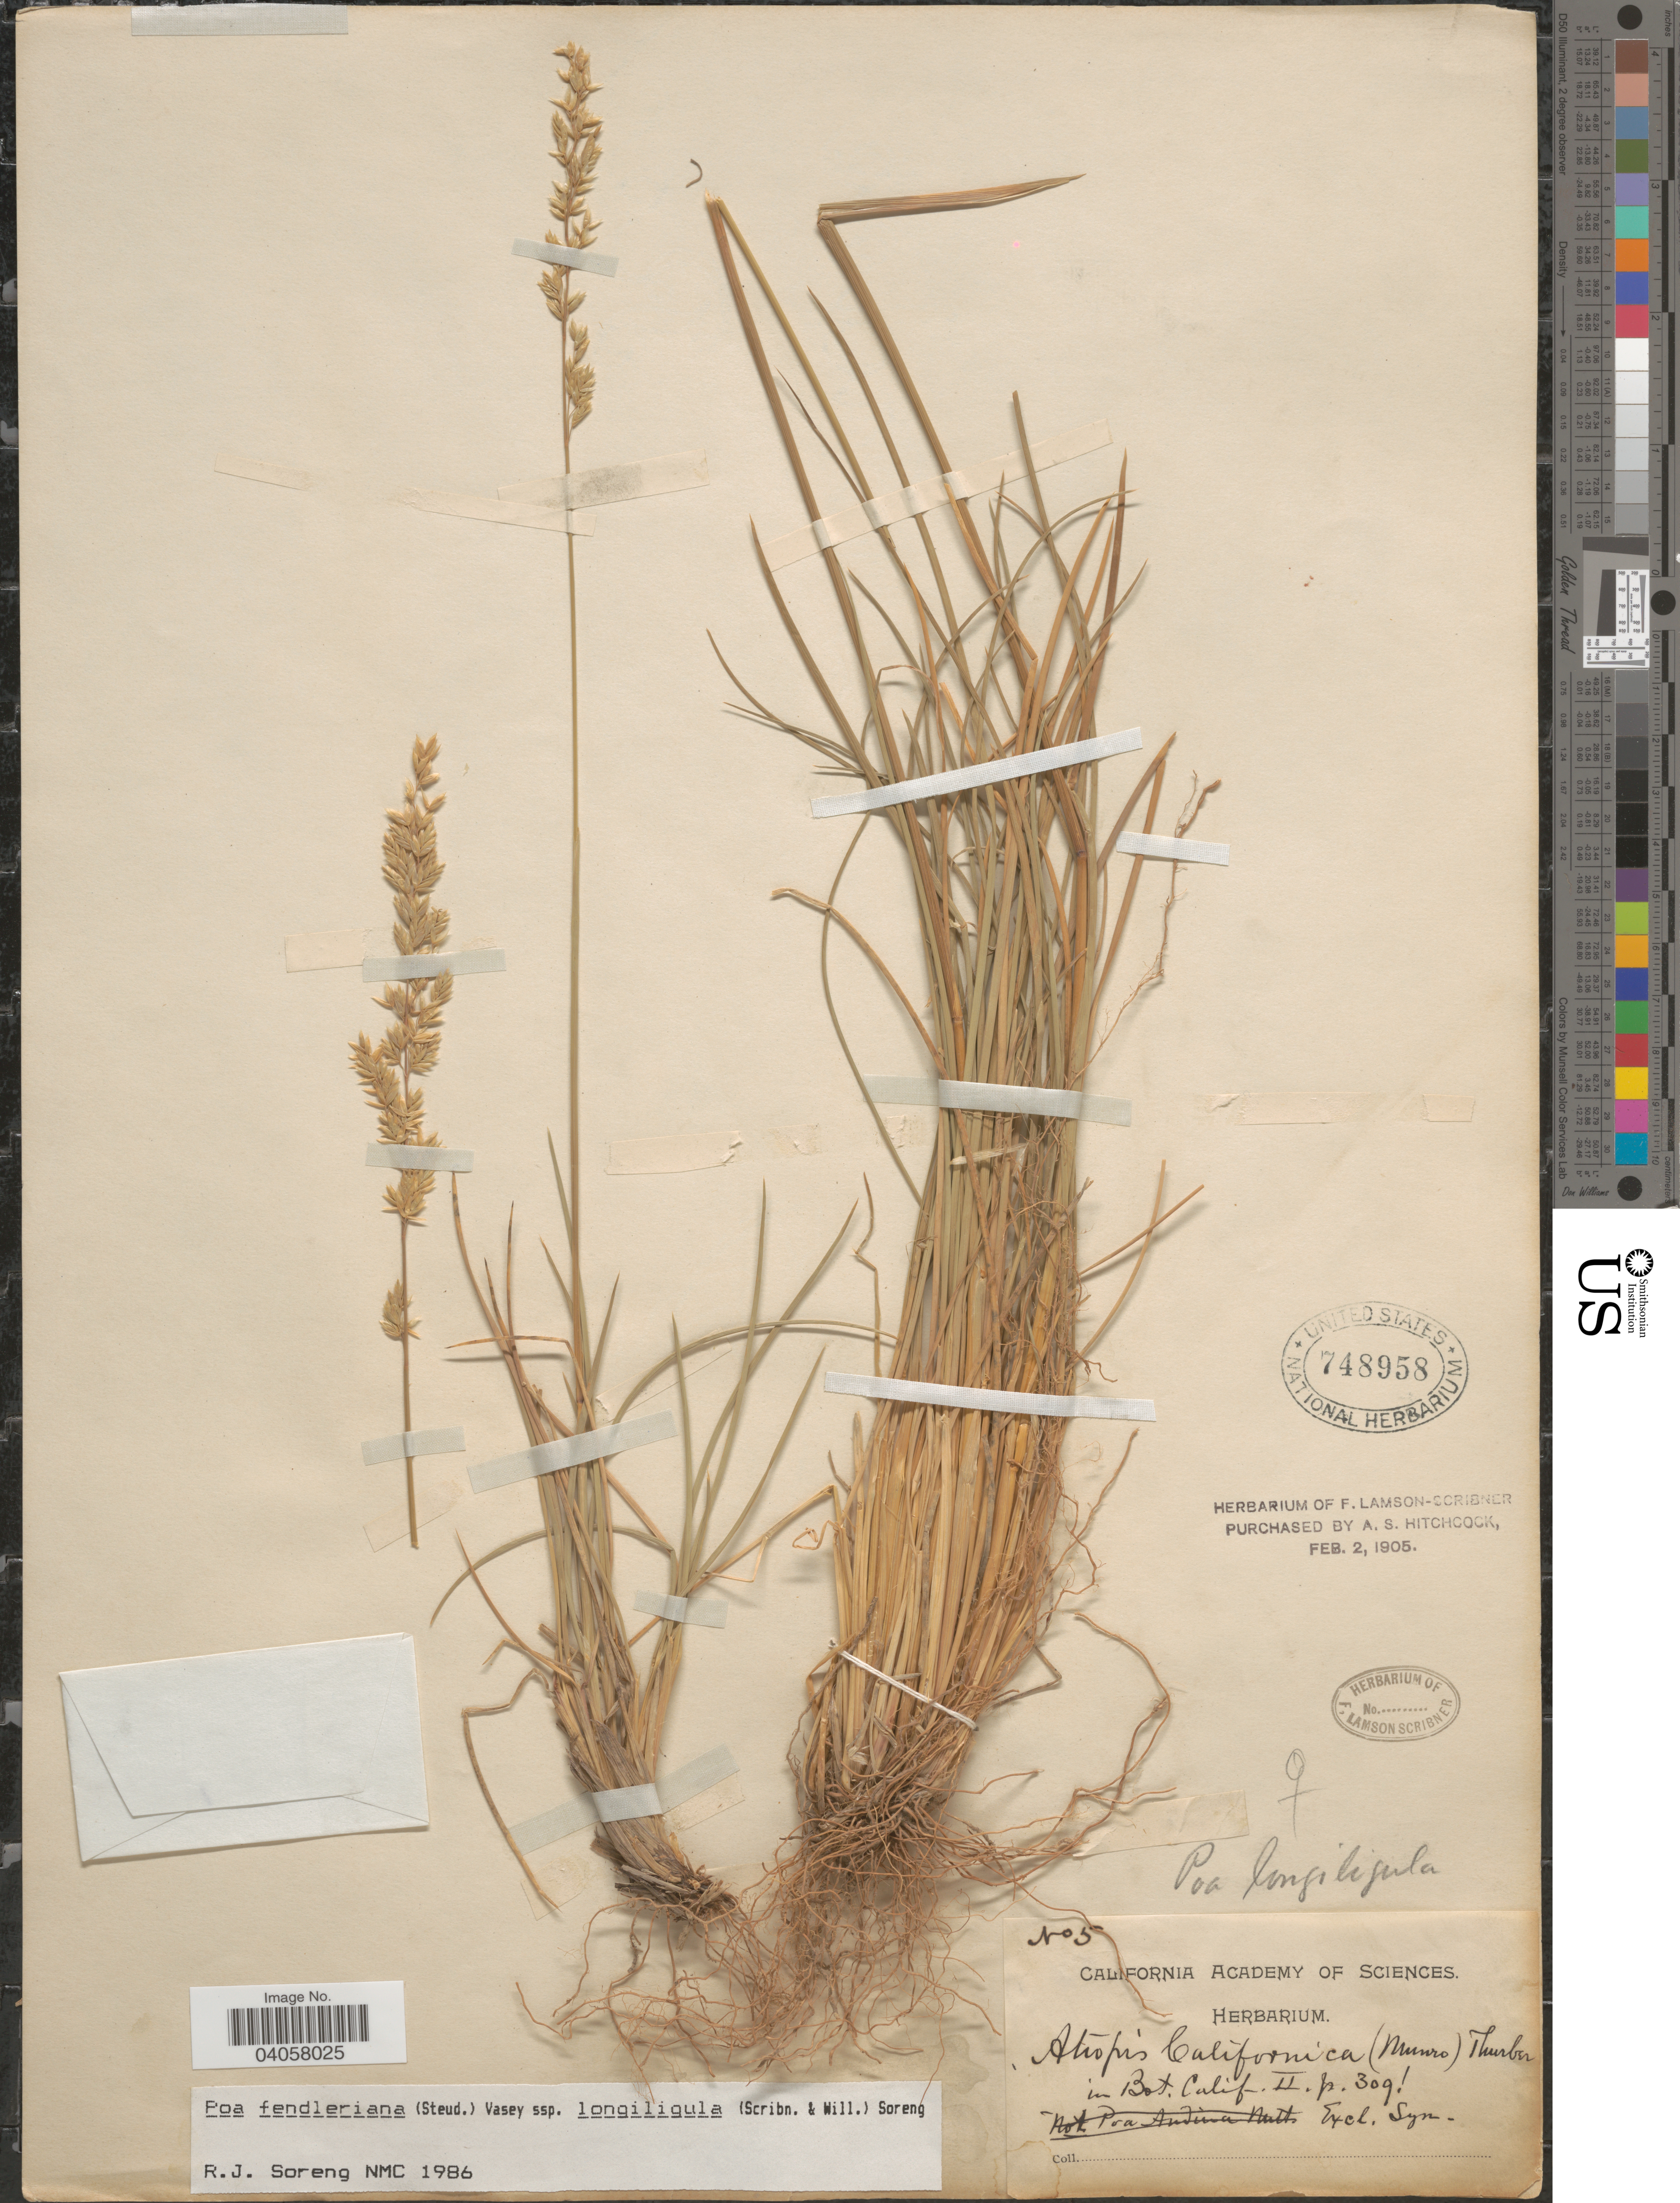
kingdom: Plantae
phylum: Tracheophyta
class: Liliopsida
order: Poales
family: Poaceae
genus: Poa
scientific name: Poa fendleriana subsp. longiligula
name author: (Scribn. & T.A. Williams) Soreng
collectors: ex herb. Cal. Academy of Sciences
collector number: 5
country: United States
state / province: California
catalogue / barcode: US 748958